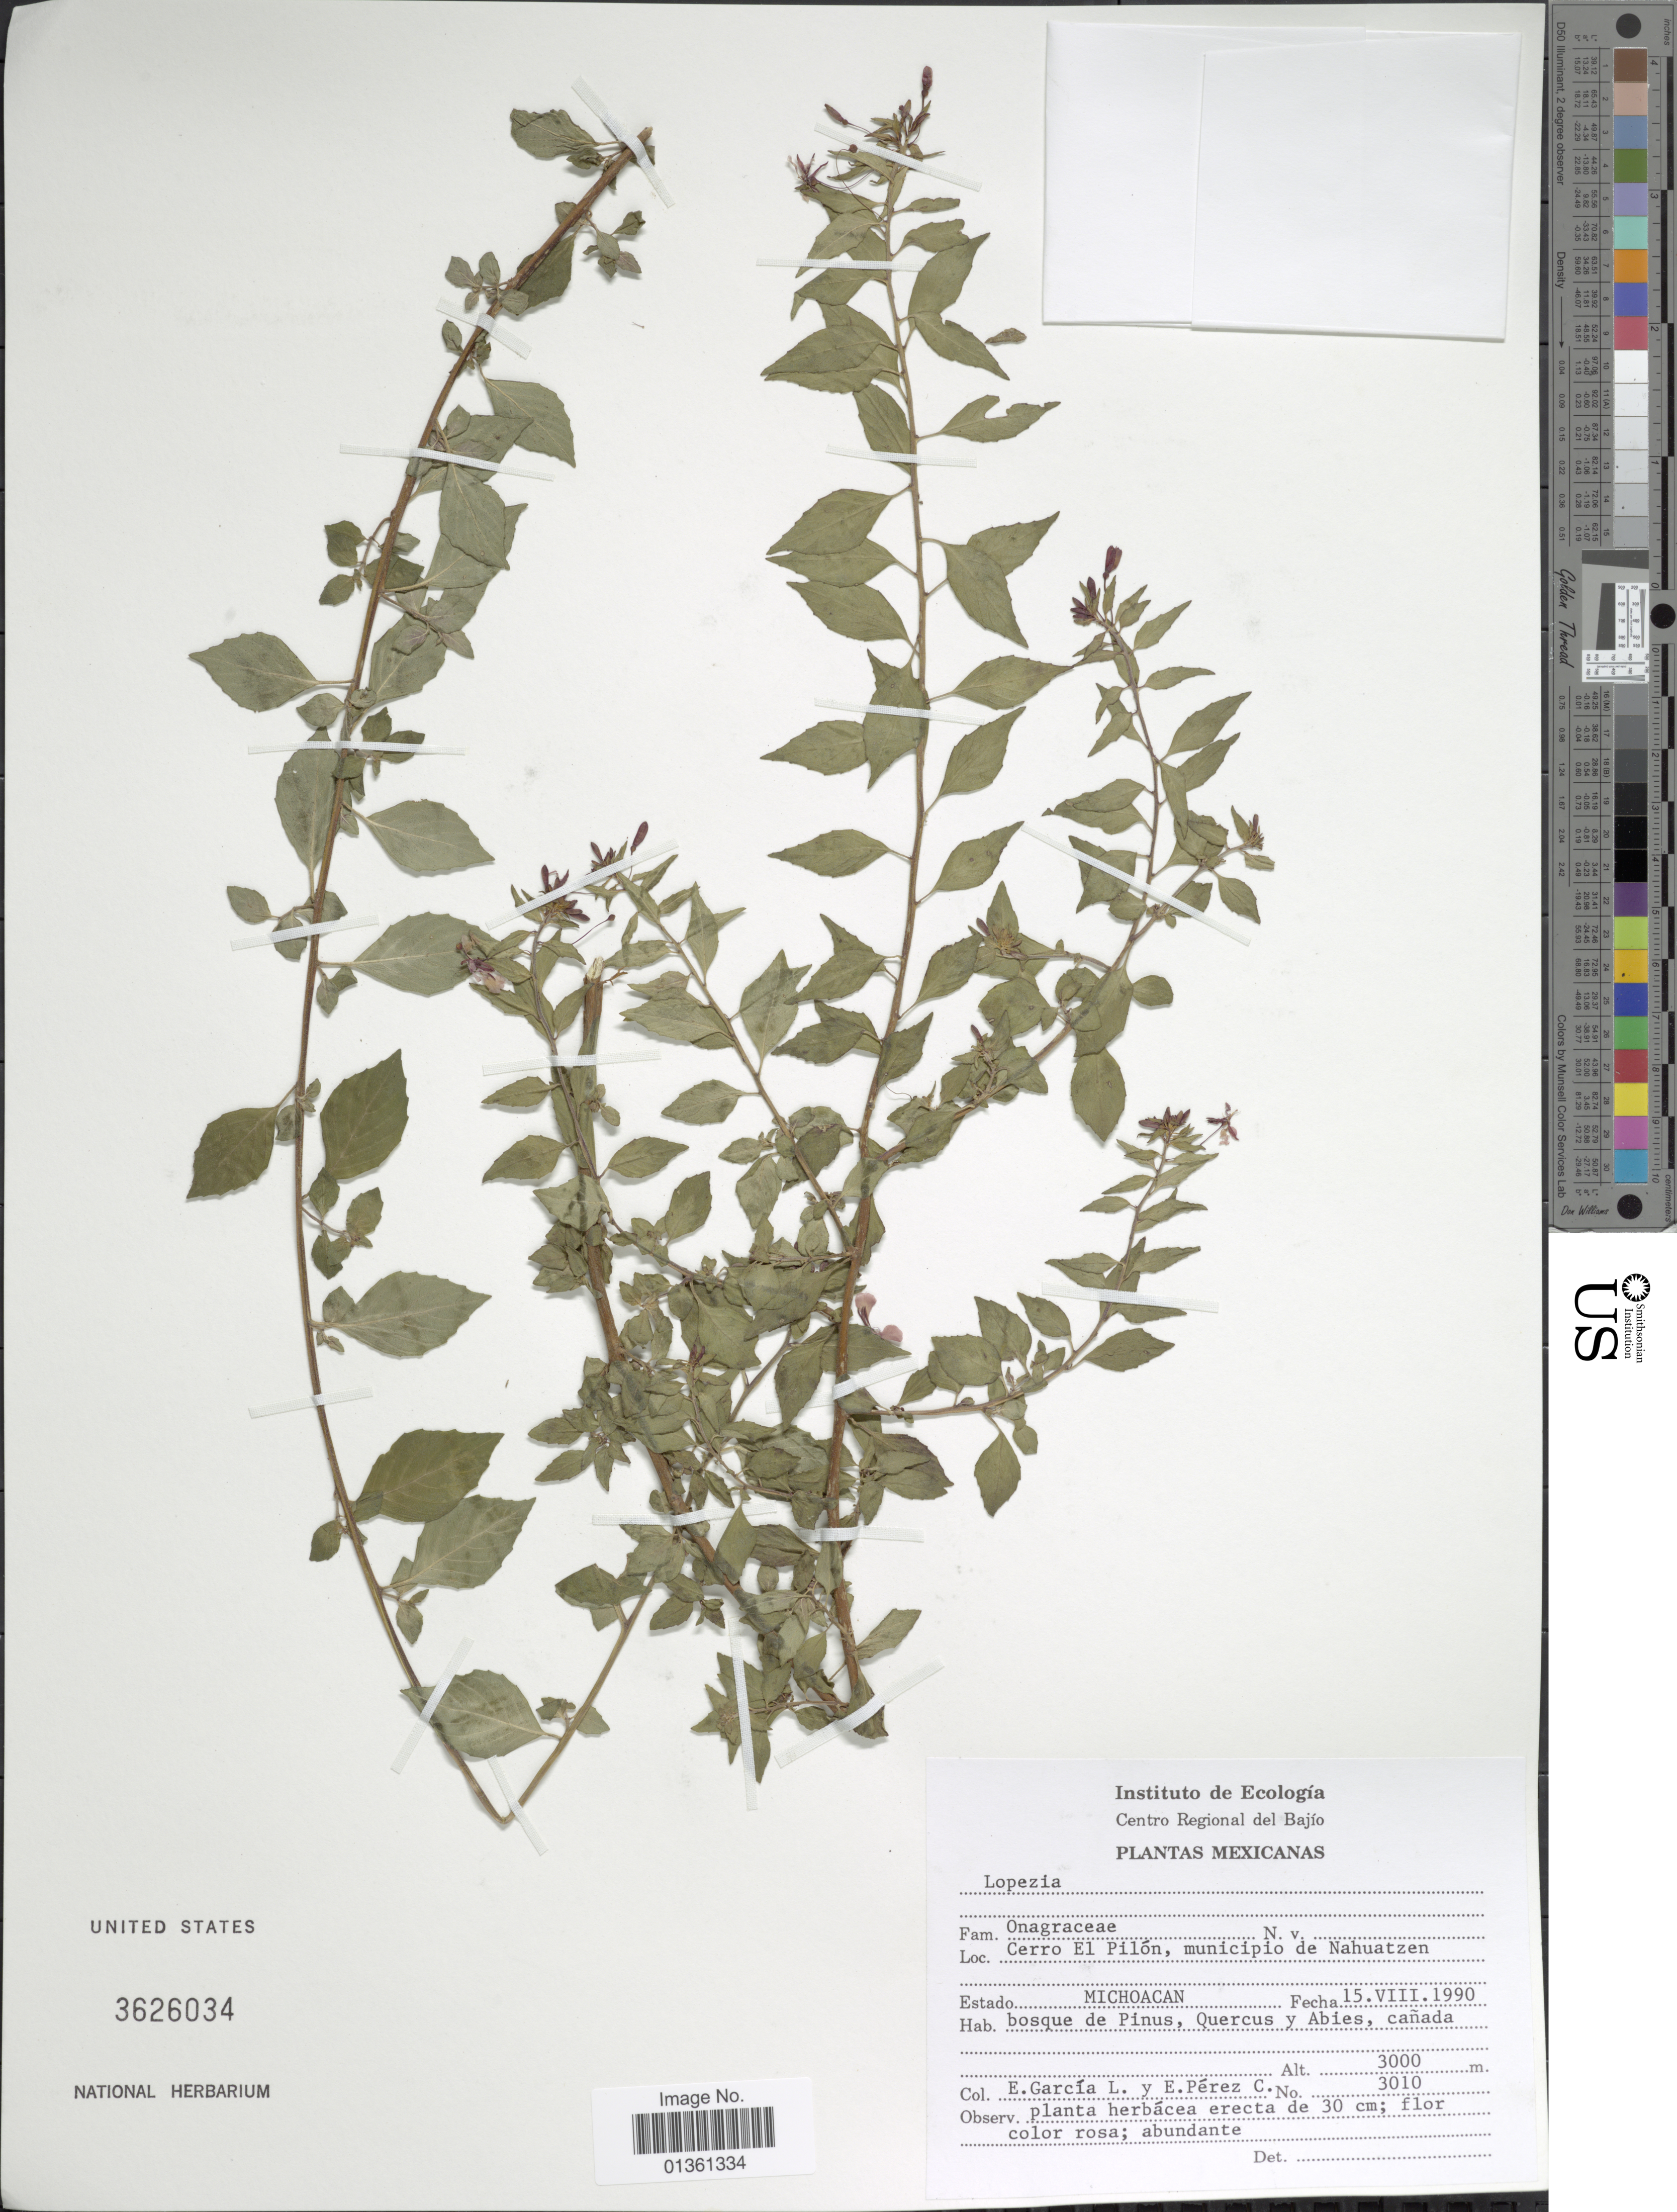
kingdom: Plantae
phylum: Tracheophyta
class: Magnoliopsida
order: Myrtales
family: Onagraceae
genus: Lopezia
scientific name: Lopezia sp.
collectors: E. García L. & E. Pérez C.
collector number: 3010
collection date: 1990-08-15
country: Mexico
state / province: Michoacán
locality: Cerro El Pilón, municipio de Nahuatzen.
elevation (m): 3000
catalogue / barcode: US 3626034